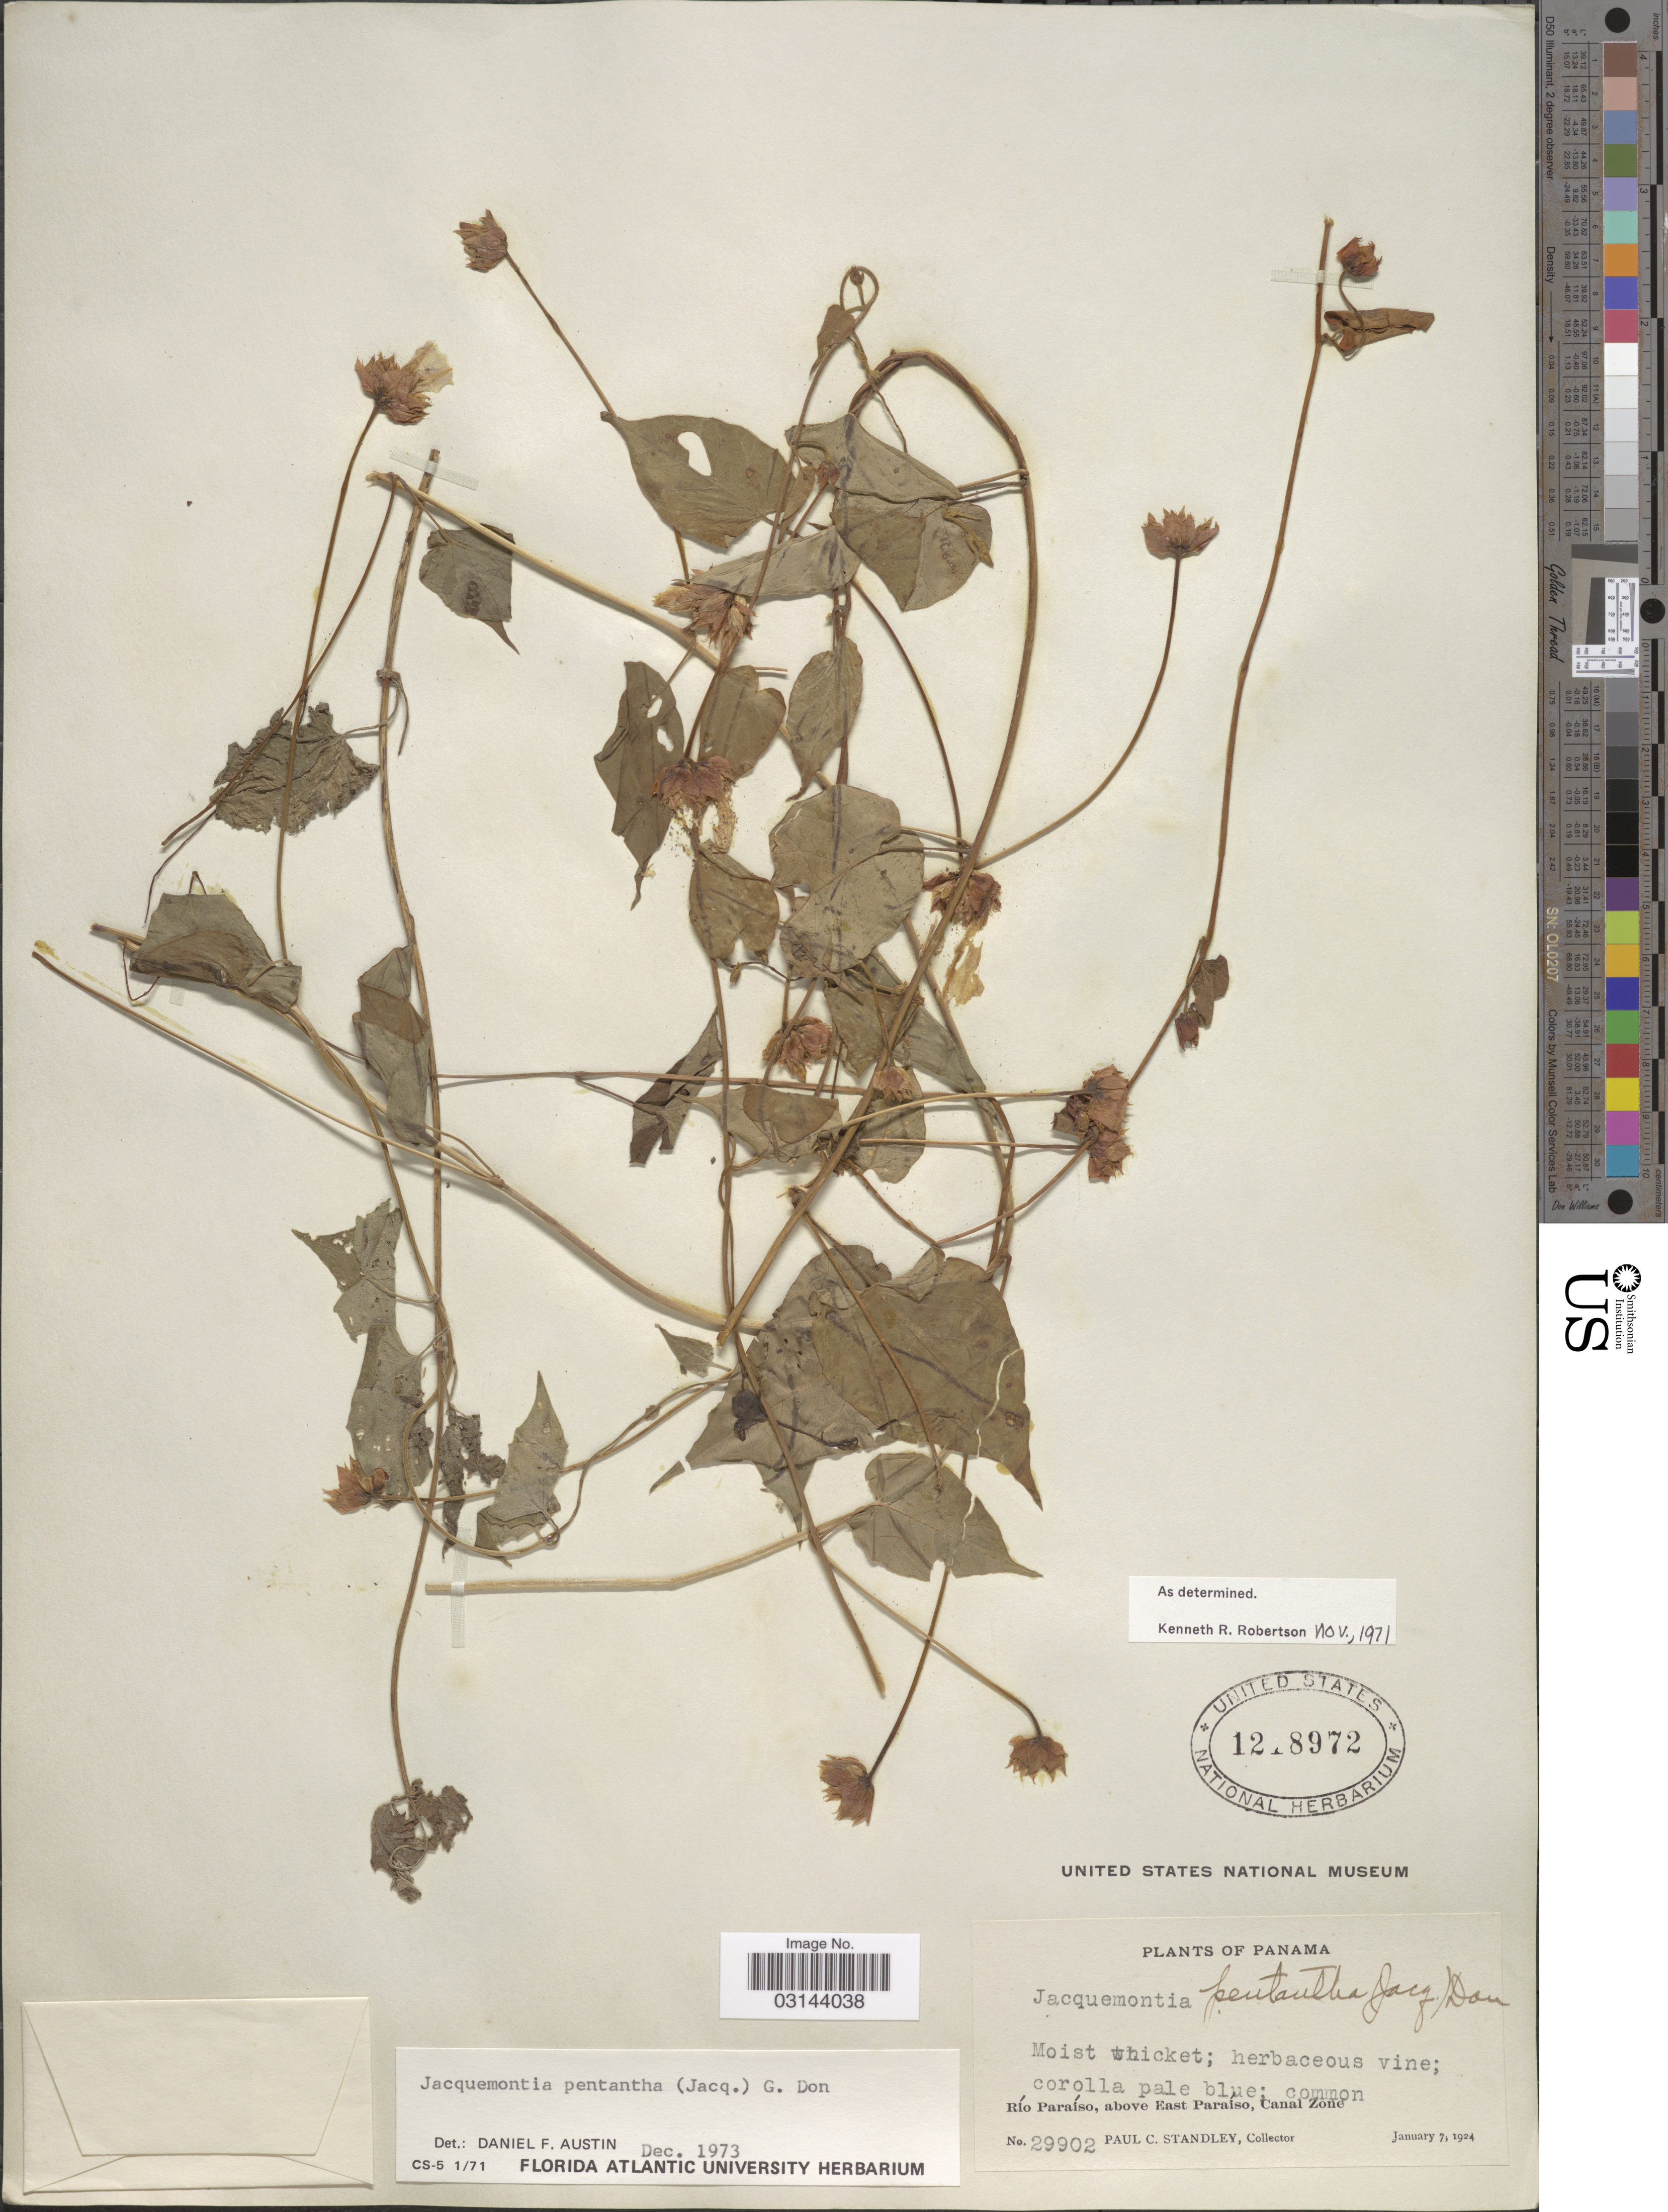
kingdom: Plantae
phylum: Tracheophyta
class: Magnoliopsida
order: Solanales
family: Convolvulaceae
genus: Jacquemontia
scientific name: Jacquemontia pentanthos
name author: (Jacq.) G. Don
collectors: P. C. Standley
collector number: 29902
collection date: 1924-01-07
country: Panama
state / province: Colón / Panamá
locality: Río Paraíso, above East Paraíso, Canal Zone.